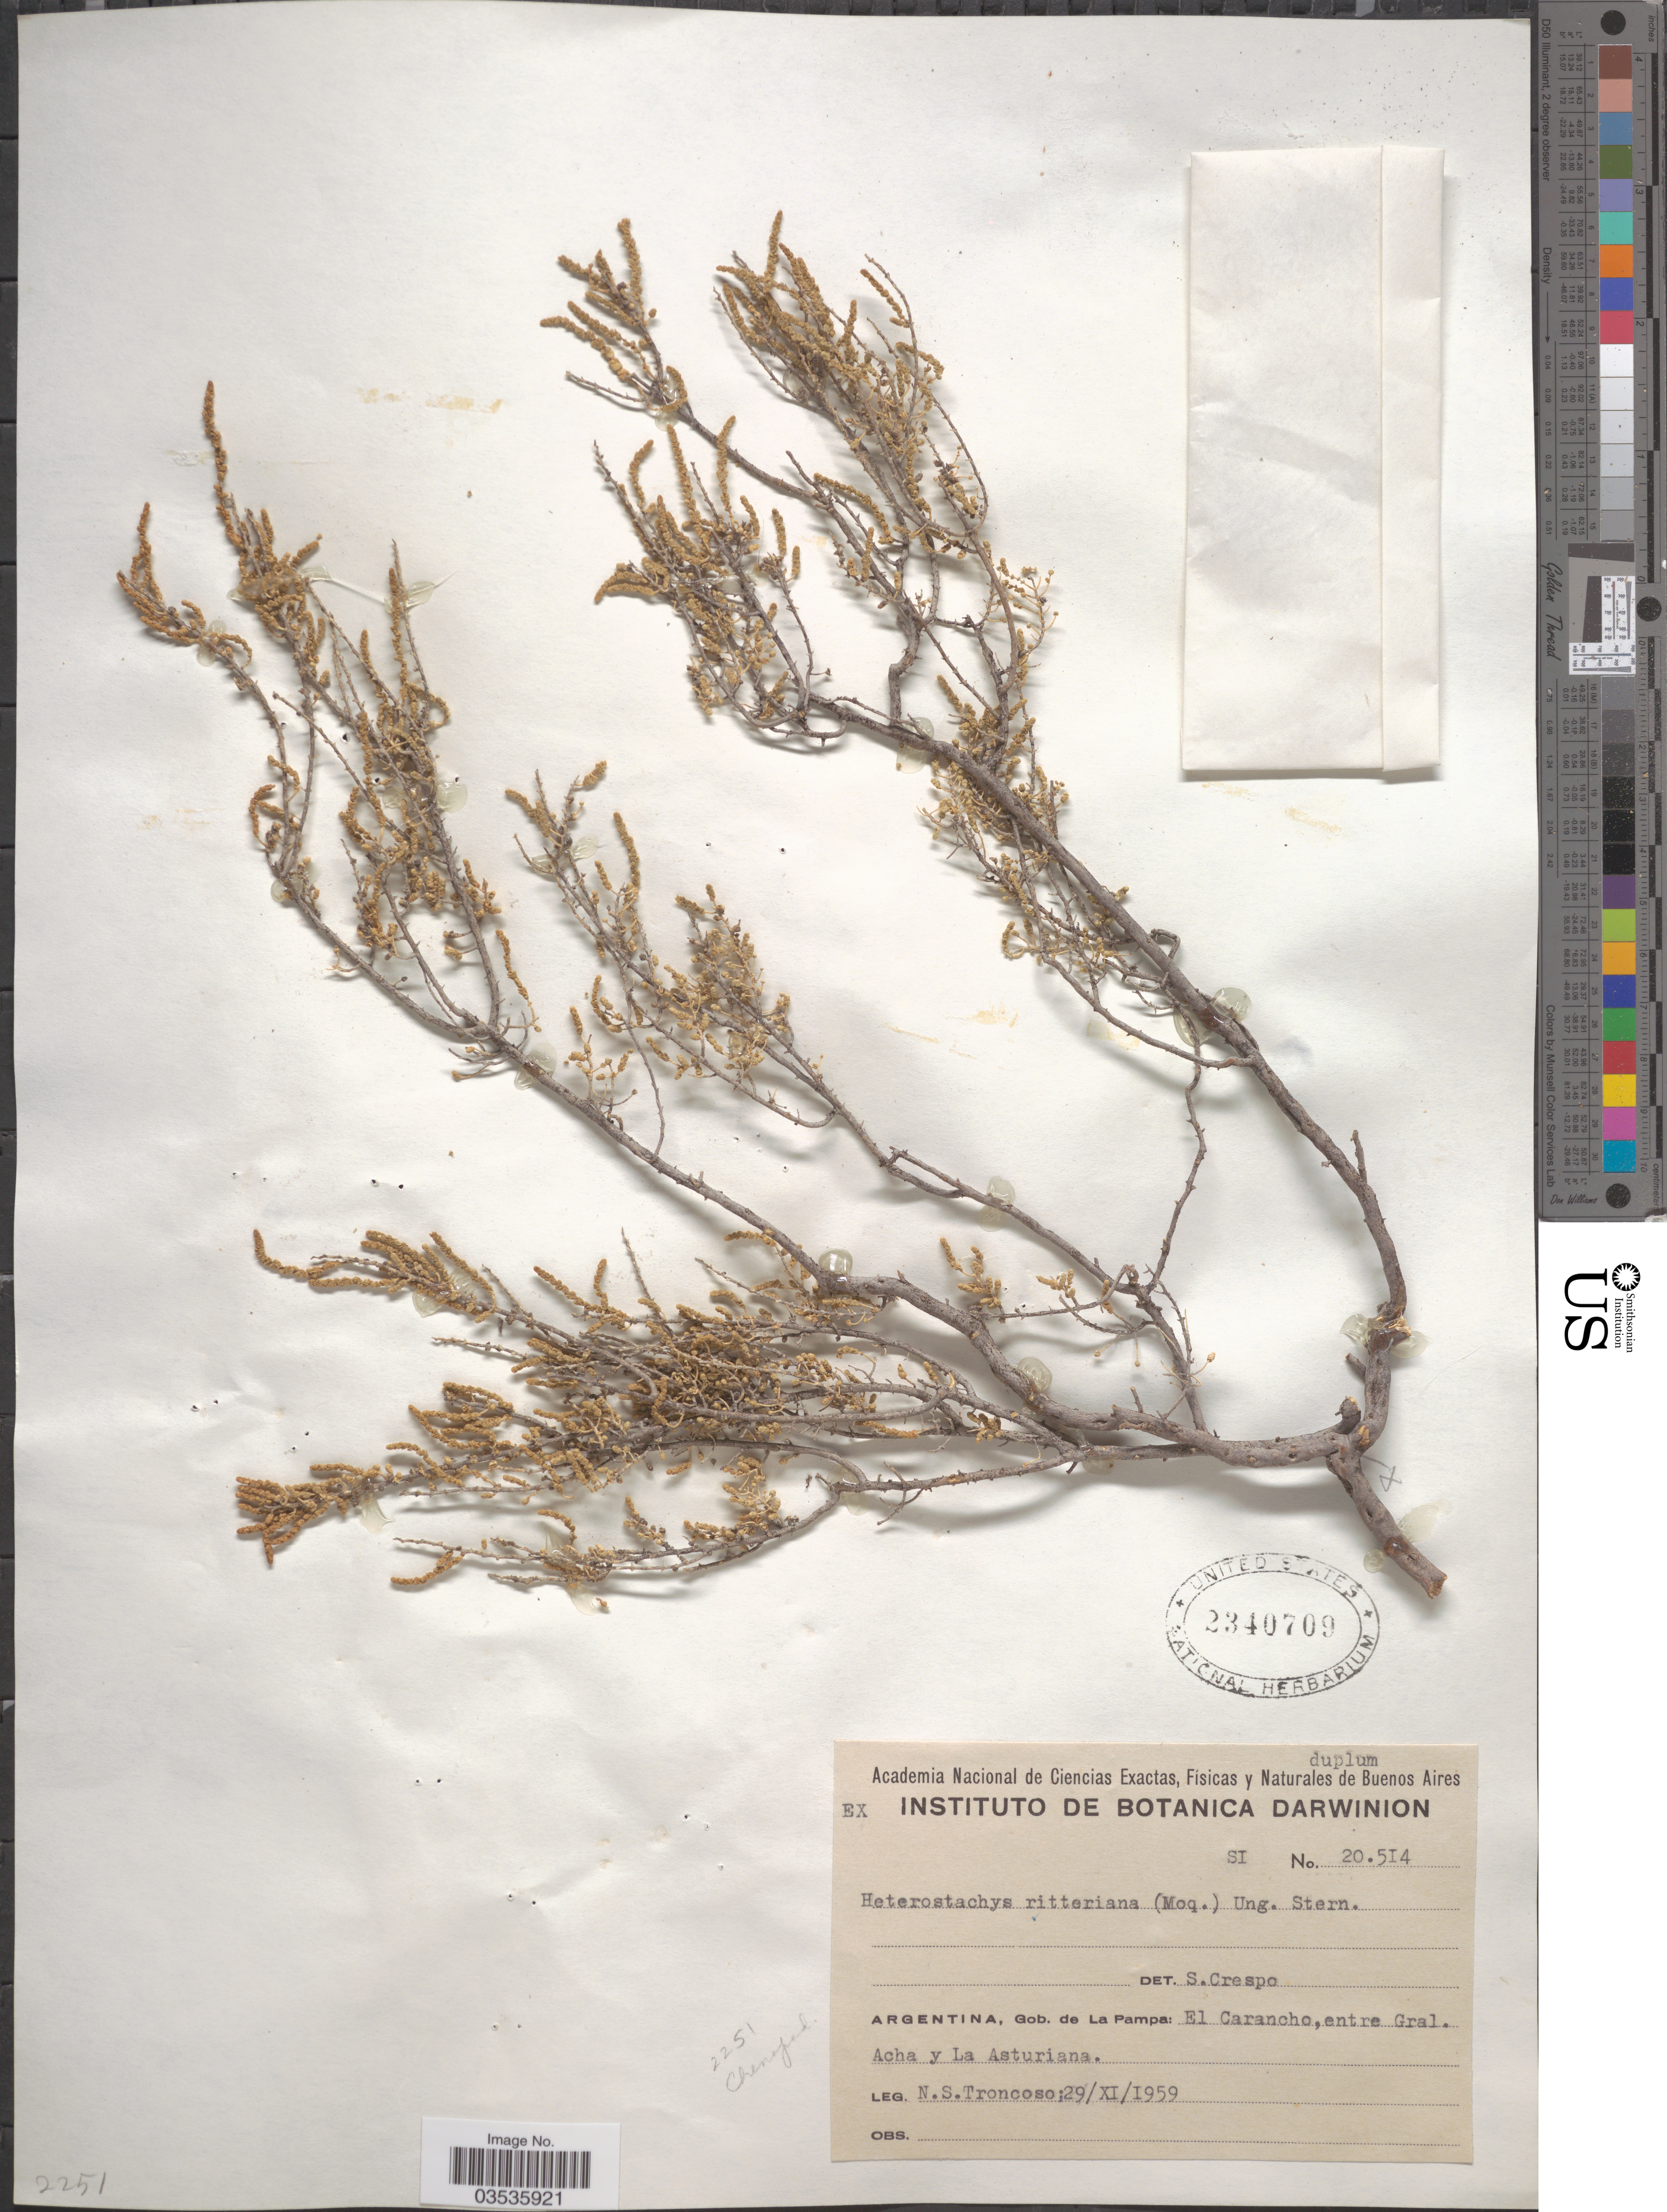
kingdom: Plantae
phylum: Tracheophyta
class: Magnoliopsida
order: Caryophyllales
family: Amaranthaceae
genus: Heterostachys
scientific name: Heterostachys ritteriana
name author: (Moq.) Ung.-Sternb.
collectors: N. Troncoso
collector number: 20514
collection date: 1959-11-29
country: Argentina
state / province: La Pampa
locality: Gob. de La Pampa: El Carancho, entre Gral. Acha y La Asturiana.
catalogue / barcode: US 2340709